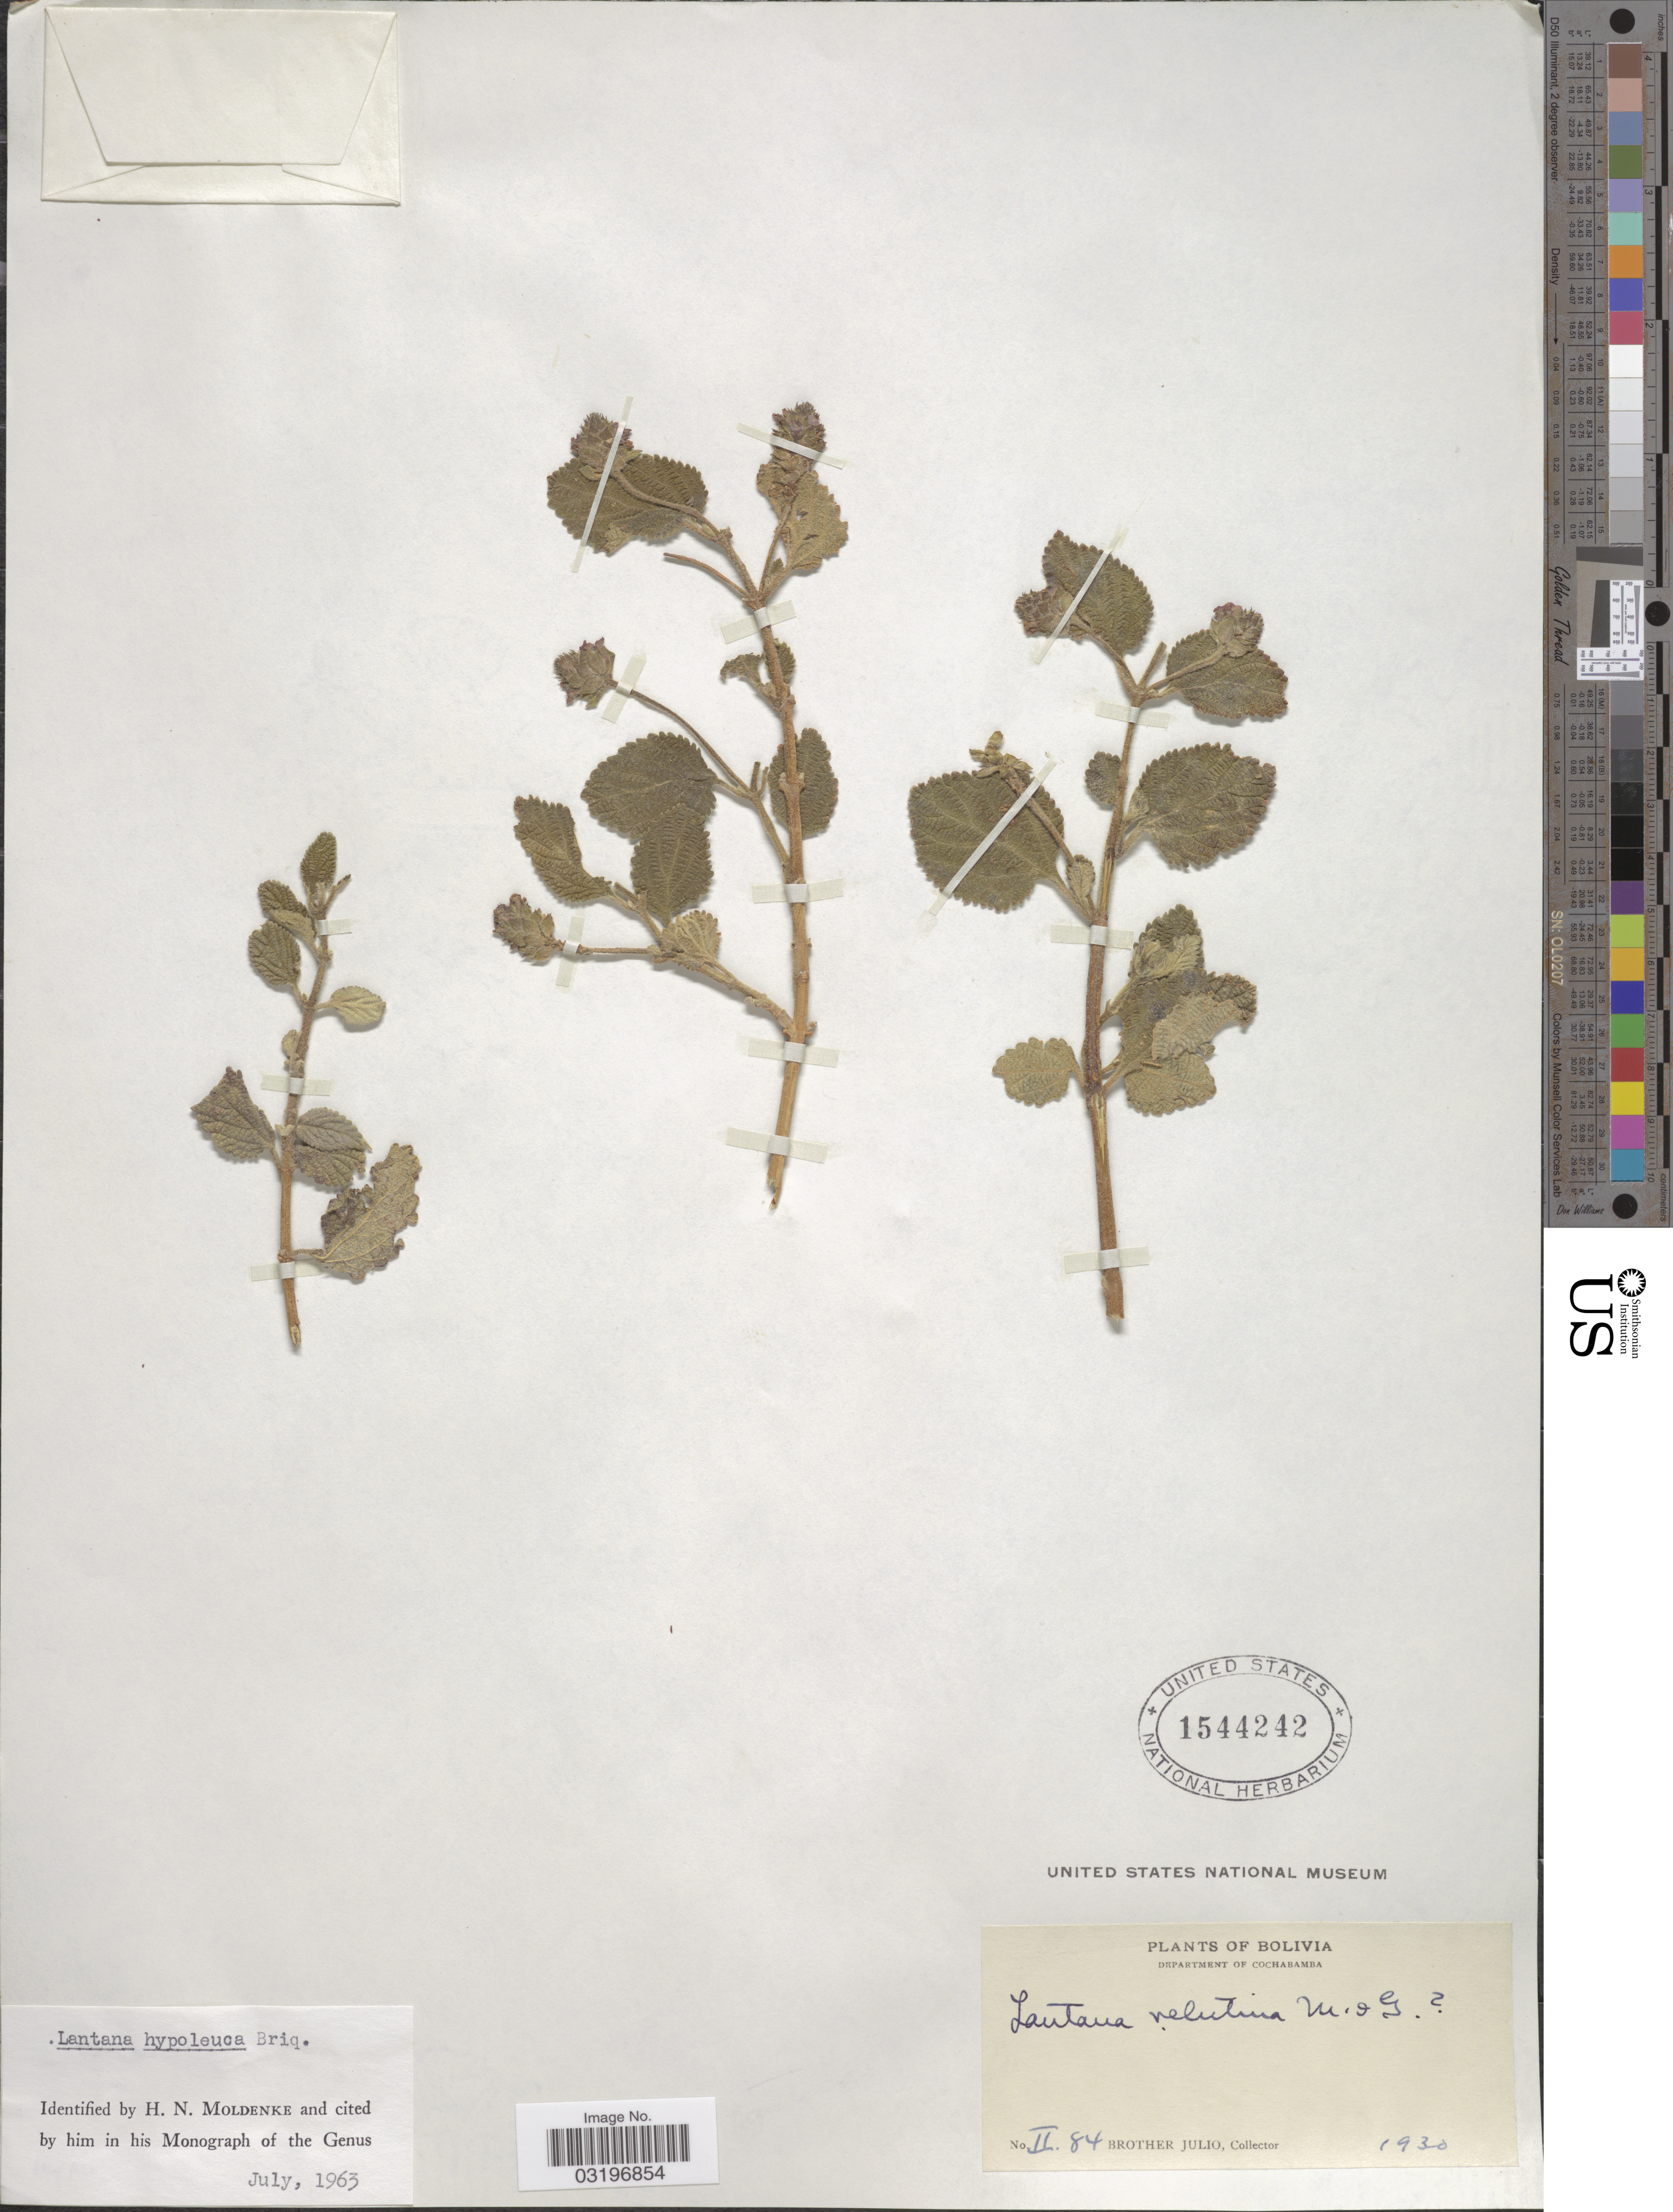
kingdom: Plantae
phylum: Tracheophyta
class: Magnoliopsida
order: Lamiales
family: Verbenaceae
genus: Lantana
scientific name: Lantana hypoleuca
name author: Briq.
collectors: Bro. Julio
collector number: II 84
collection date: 1930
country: Bolivia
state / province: Cochabamba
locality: Department of Cochabamba.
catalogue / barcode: US 1544242